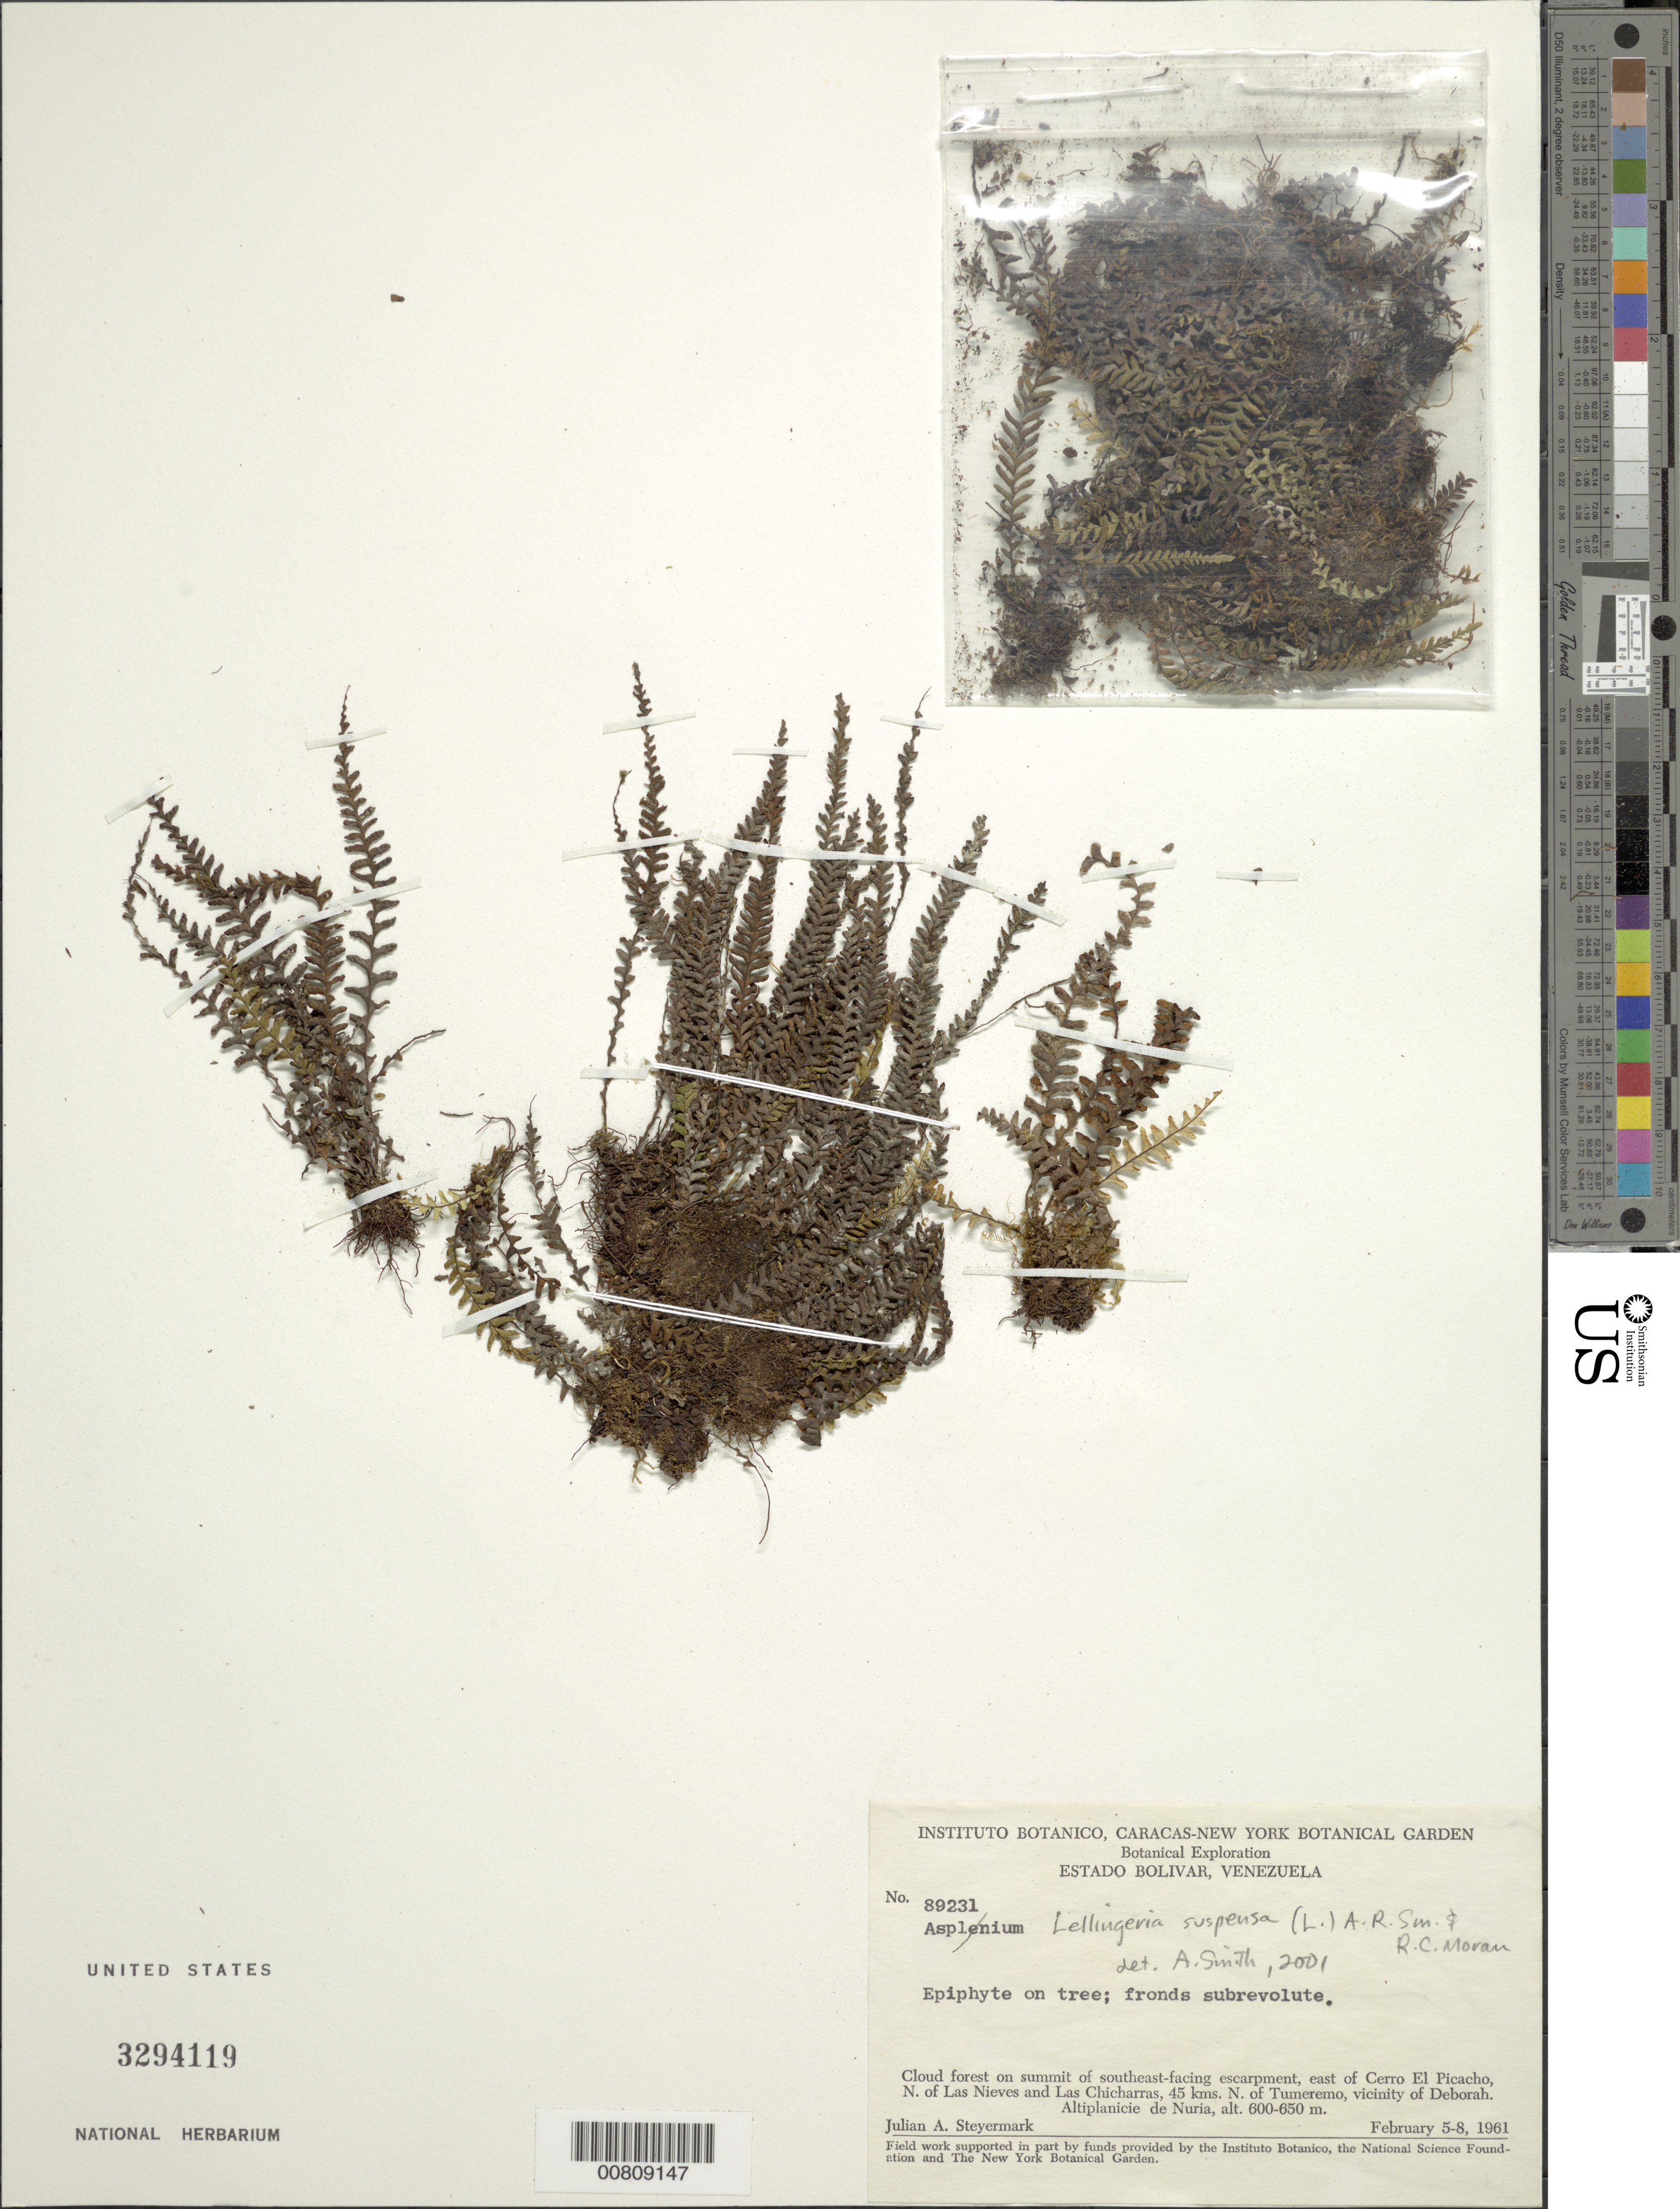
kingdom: Plantae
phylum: Tracheophyta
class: Polypodiopsida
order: Polypodiales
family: Polypodiaceae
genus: Lellingeria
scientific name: Lellingeria suspensa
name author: (L.) A.R. Sm. & R.C. Moran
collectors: J. Steyermark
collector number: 89231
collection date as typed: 5-Feb-61 to 8-Feb-61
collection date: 1961-02-05/1961-02-08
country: Venezuela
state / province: Bolívar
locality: Cerro El Picacho, E of, N of Las Nieves & Las Chicharras, 45 km N of Tumeremo; vic of Deborah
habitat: Cloud forest on summit of southeast-facing escarpment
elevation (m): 600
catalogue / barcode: US 3294119